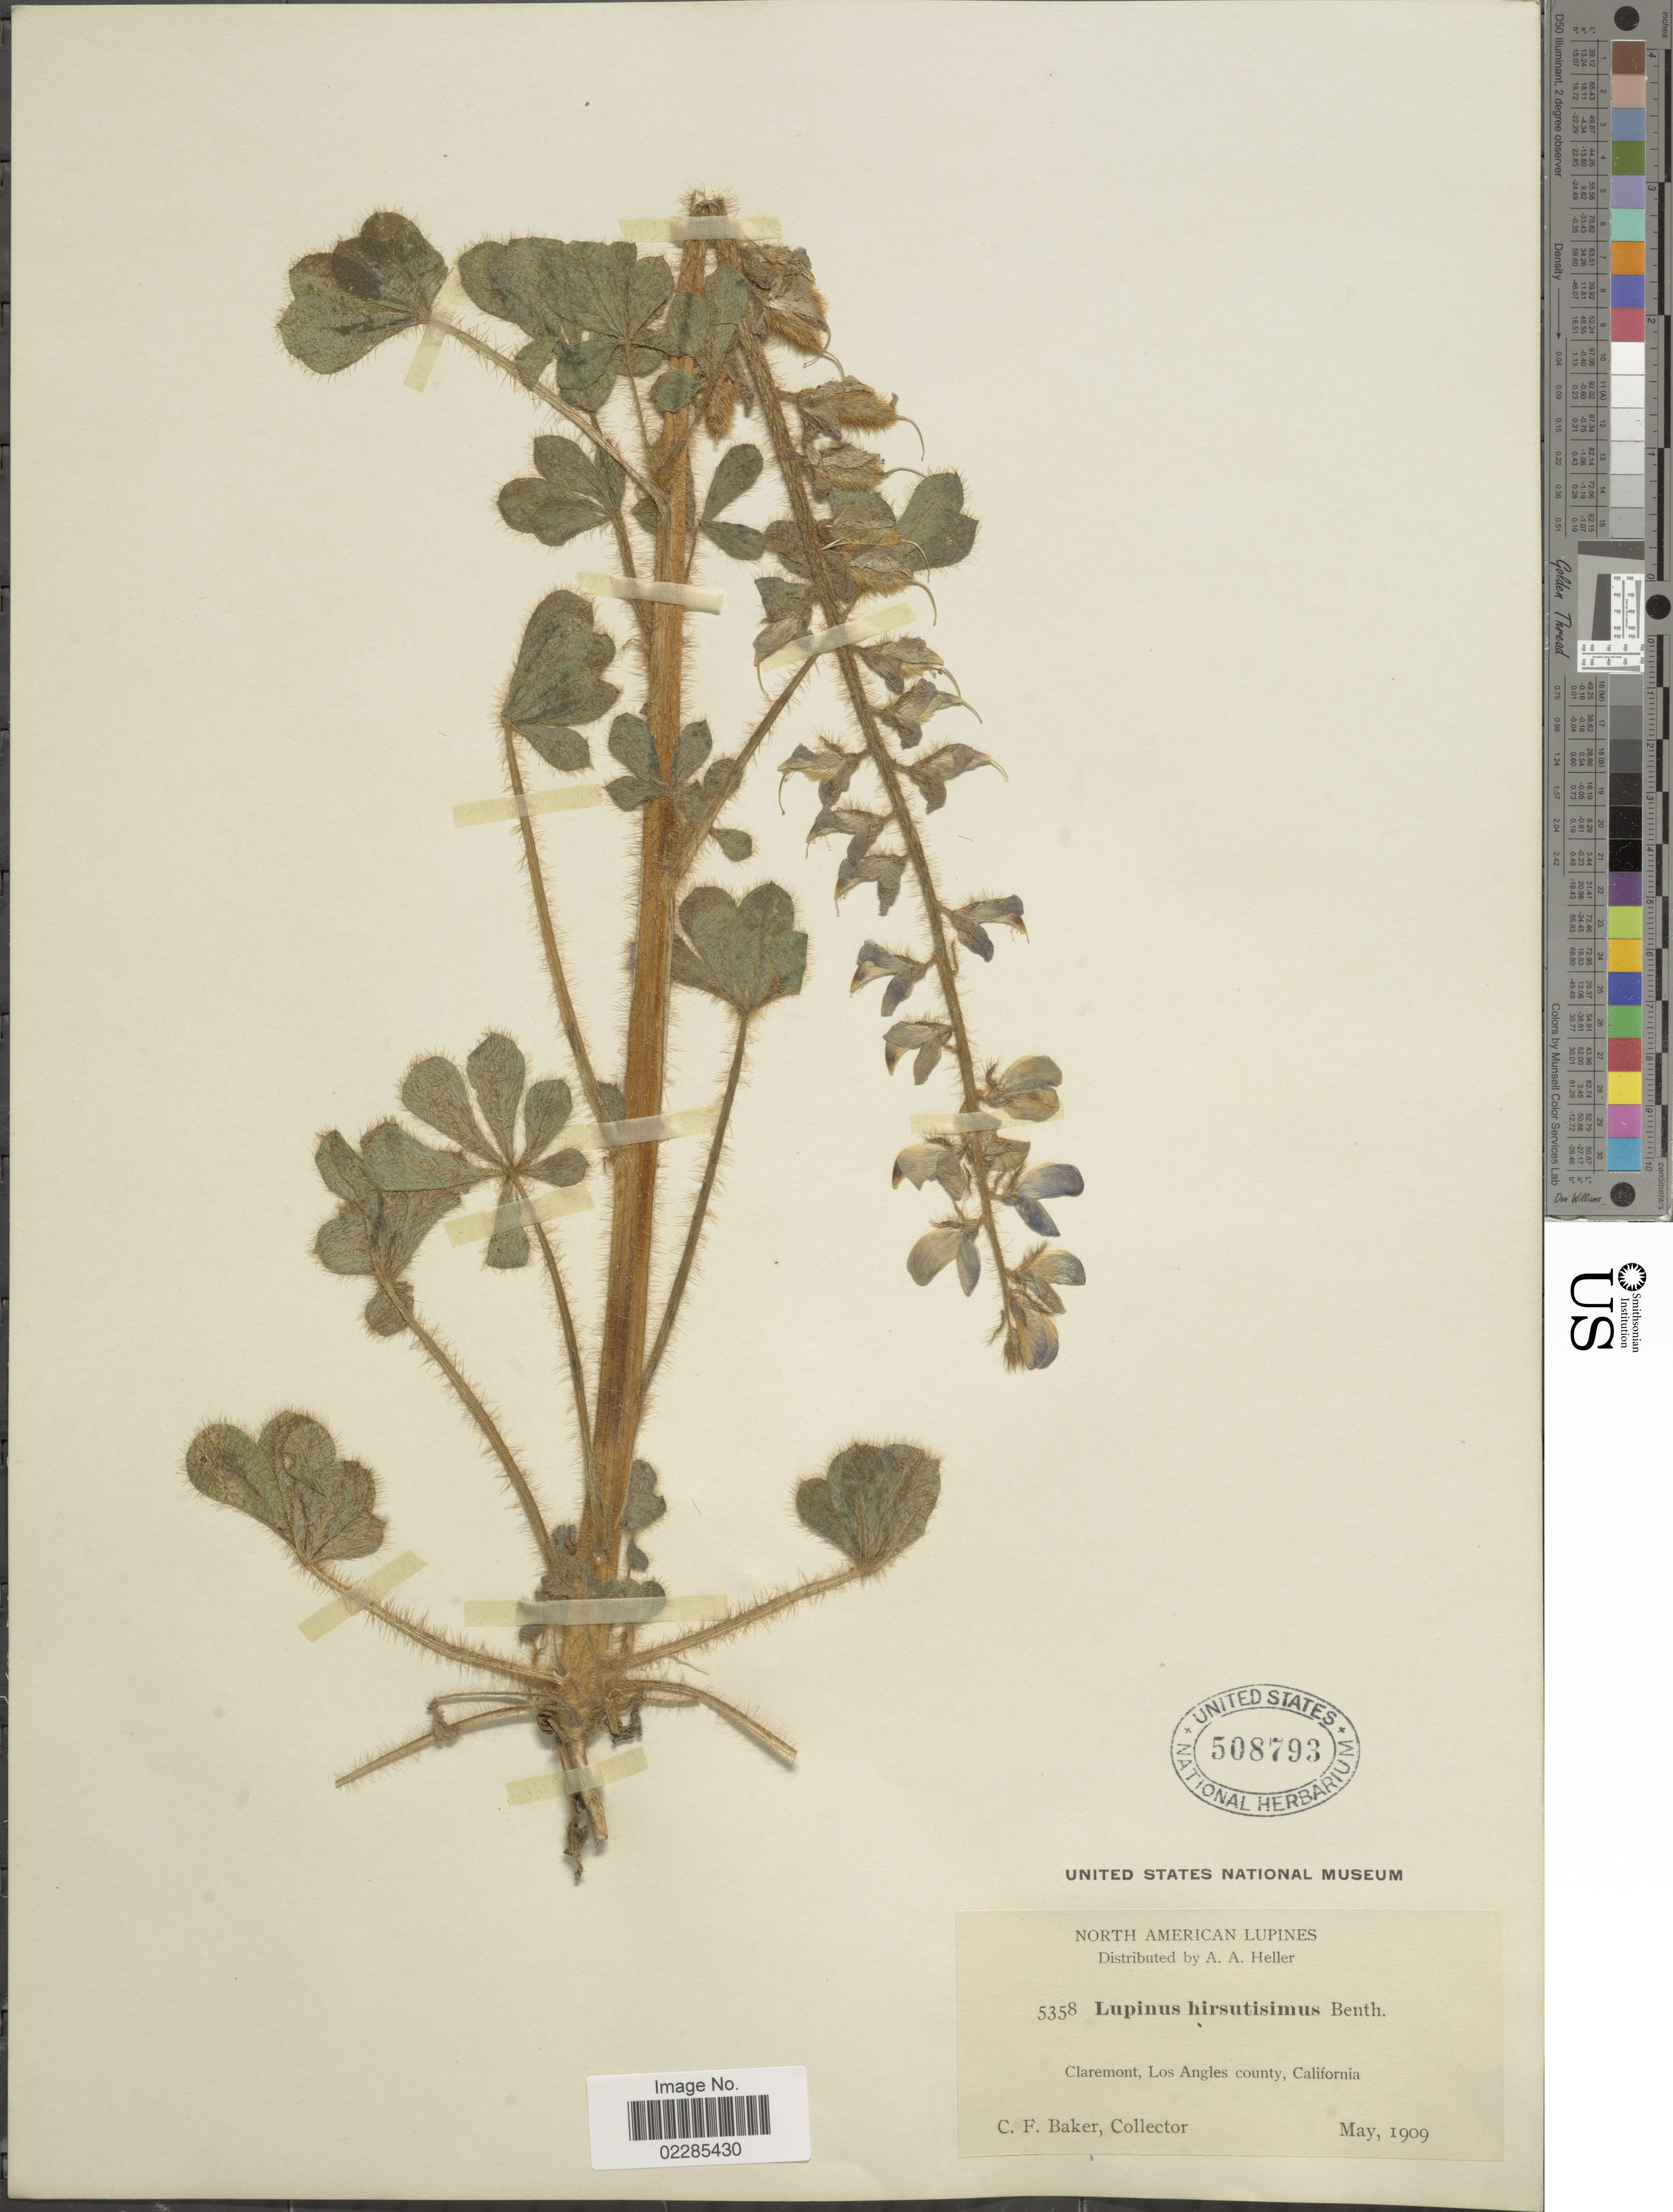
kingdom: Plantae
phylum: Tracheophyta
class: Magnoliopsida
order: Fabales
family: Fabaceae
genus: Lupinus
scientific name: Lupinus hirsutissimus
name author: Benth.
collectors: C. F. Baker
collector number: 5358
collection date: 1909-05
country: United States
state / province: California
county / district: Los Angeles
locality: Claremont, Los Angeles county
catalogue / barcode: US 508793